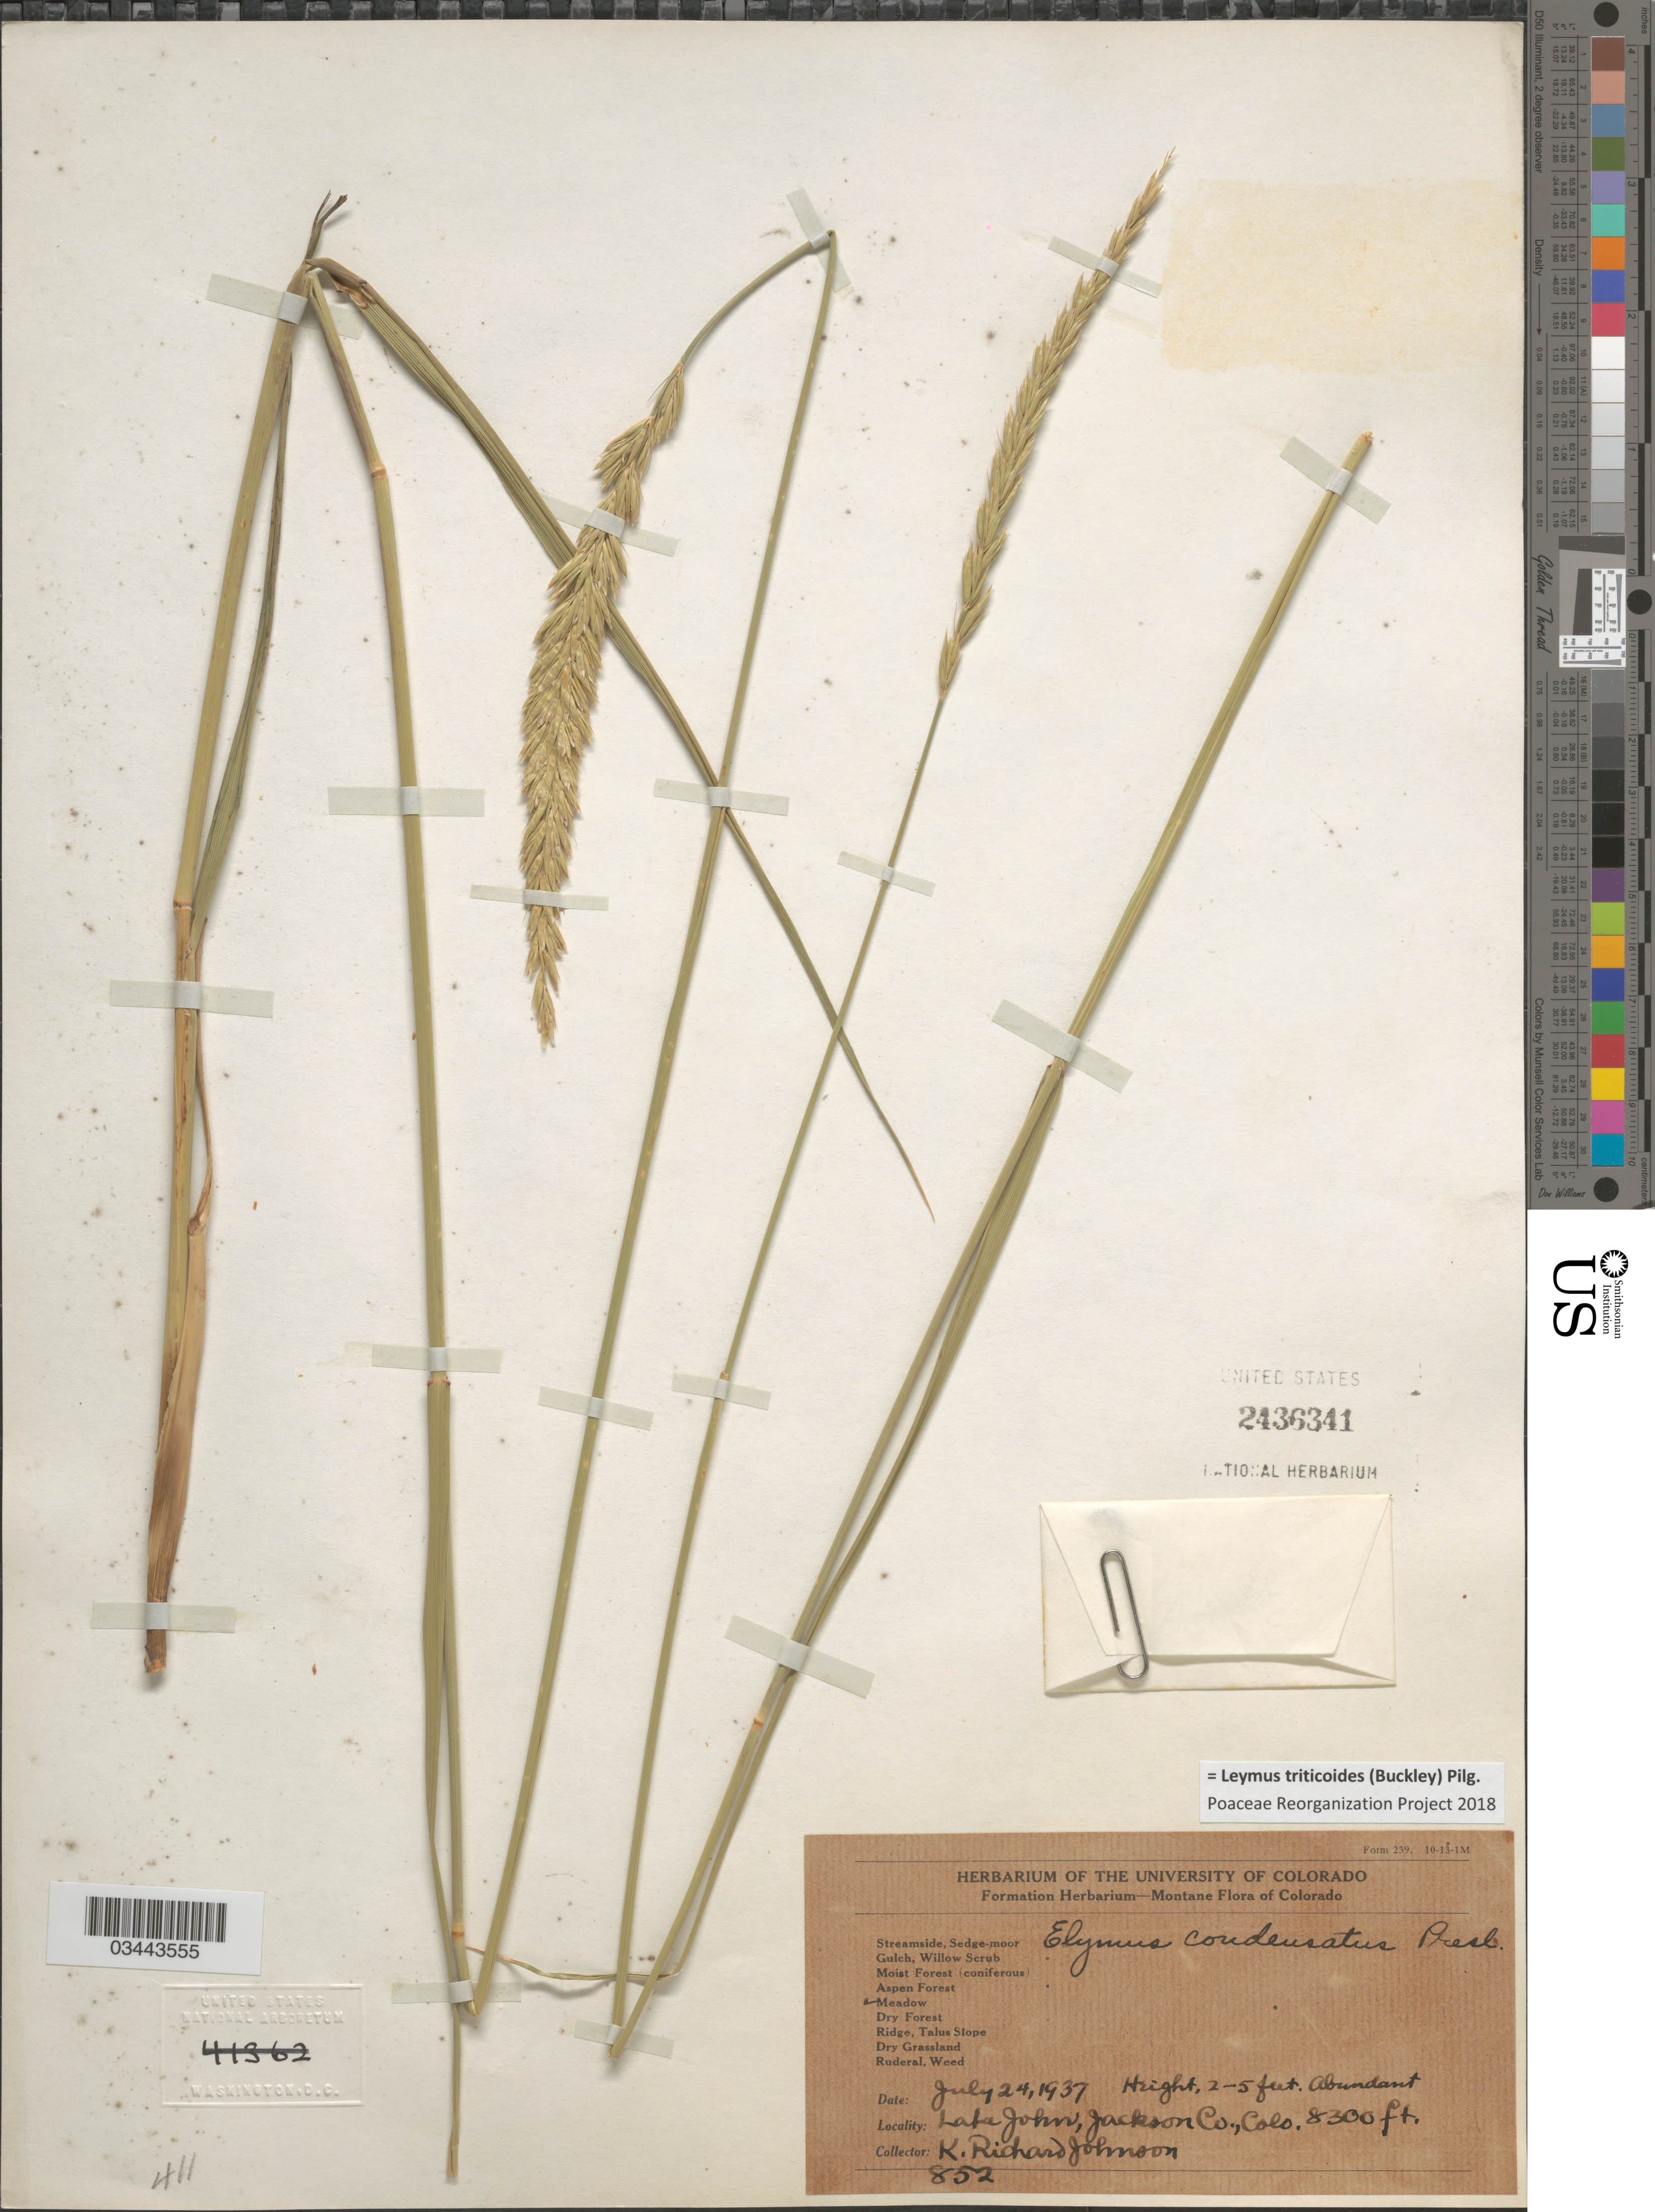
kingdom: Plantae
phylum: Tracheophyta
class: Liliopsida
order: Poales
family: Poaceae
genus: Leymus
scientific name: Leymus triticoides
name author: (Buckley) Pilg.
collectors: K. Johnson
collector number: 852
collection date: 1937-07-24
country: United States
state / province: Colorado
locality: Lake John, Jackson Co.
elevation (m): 2530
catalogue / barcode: US 2436341